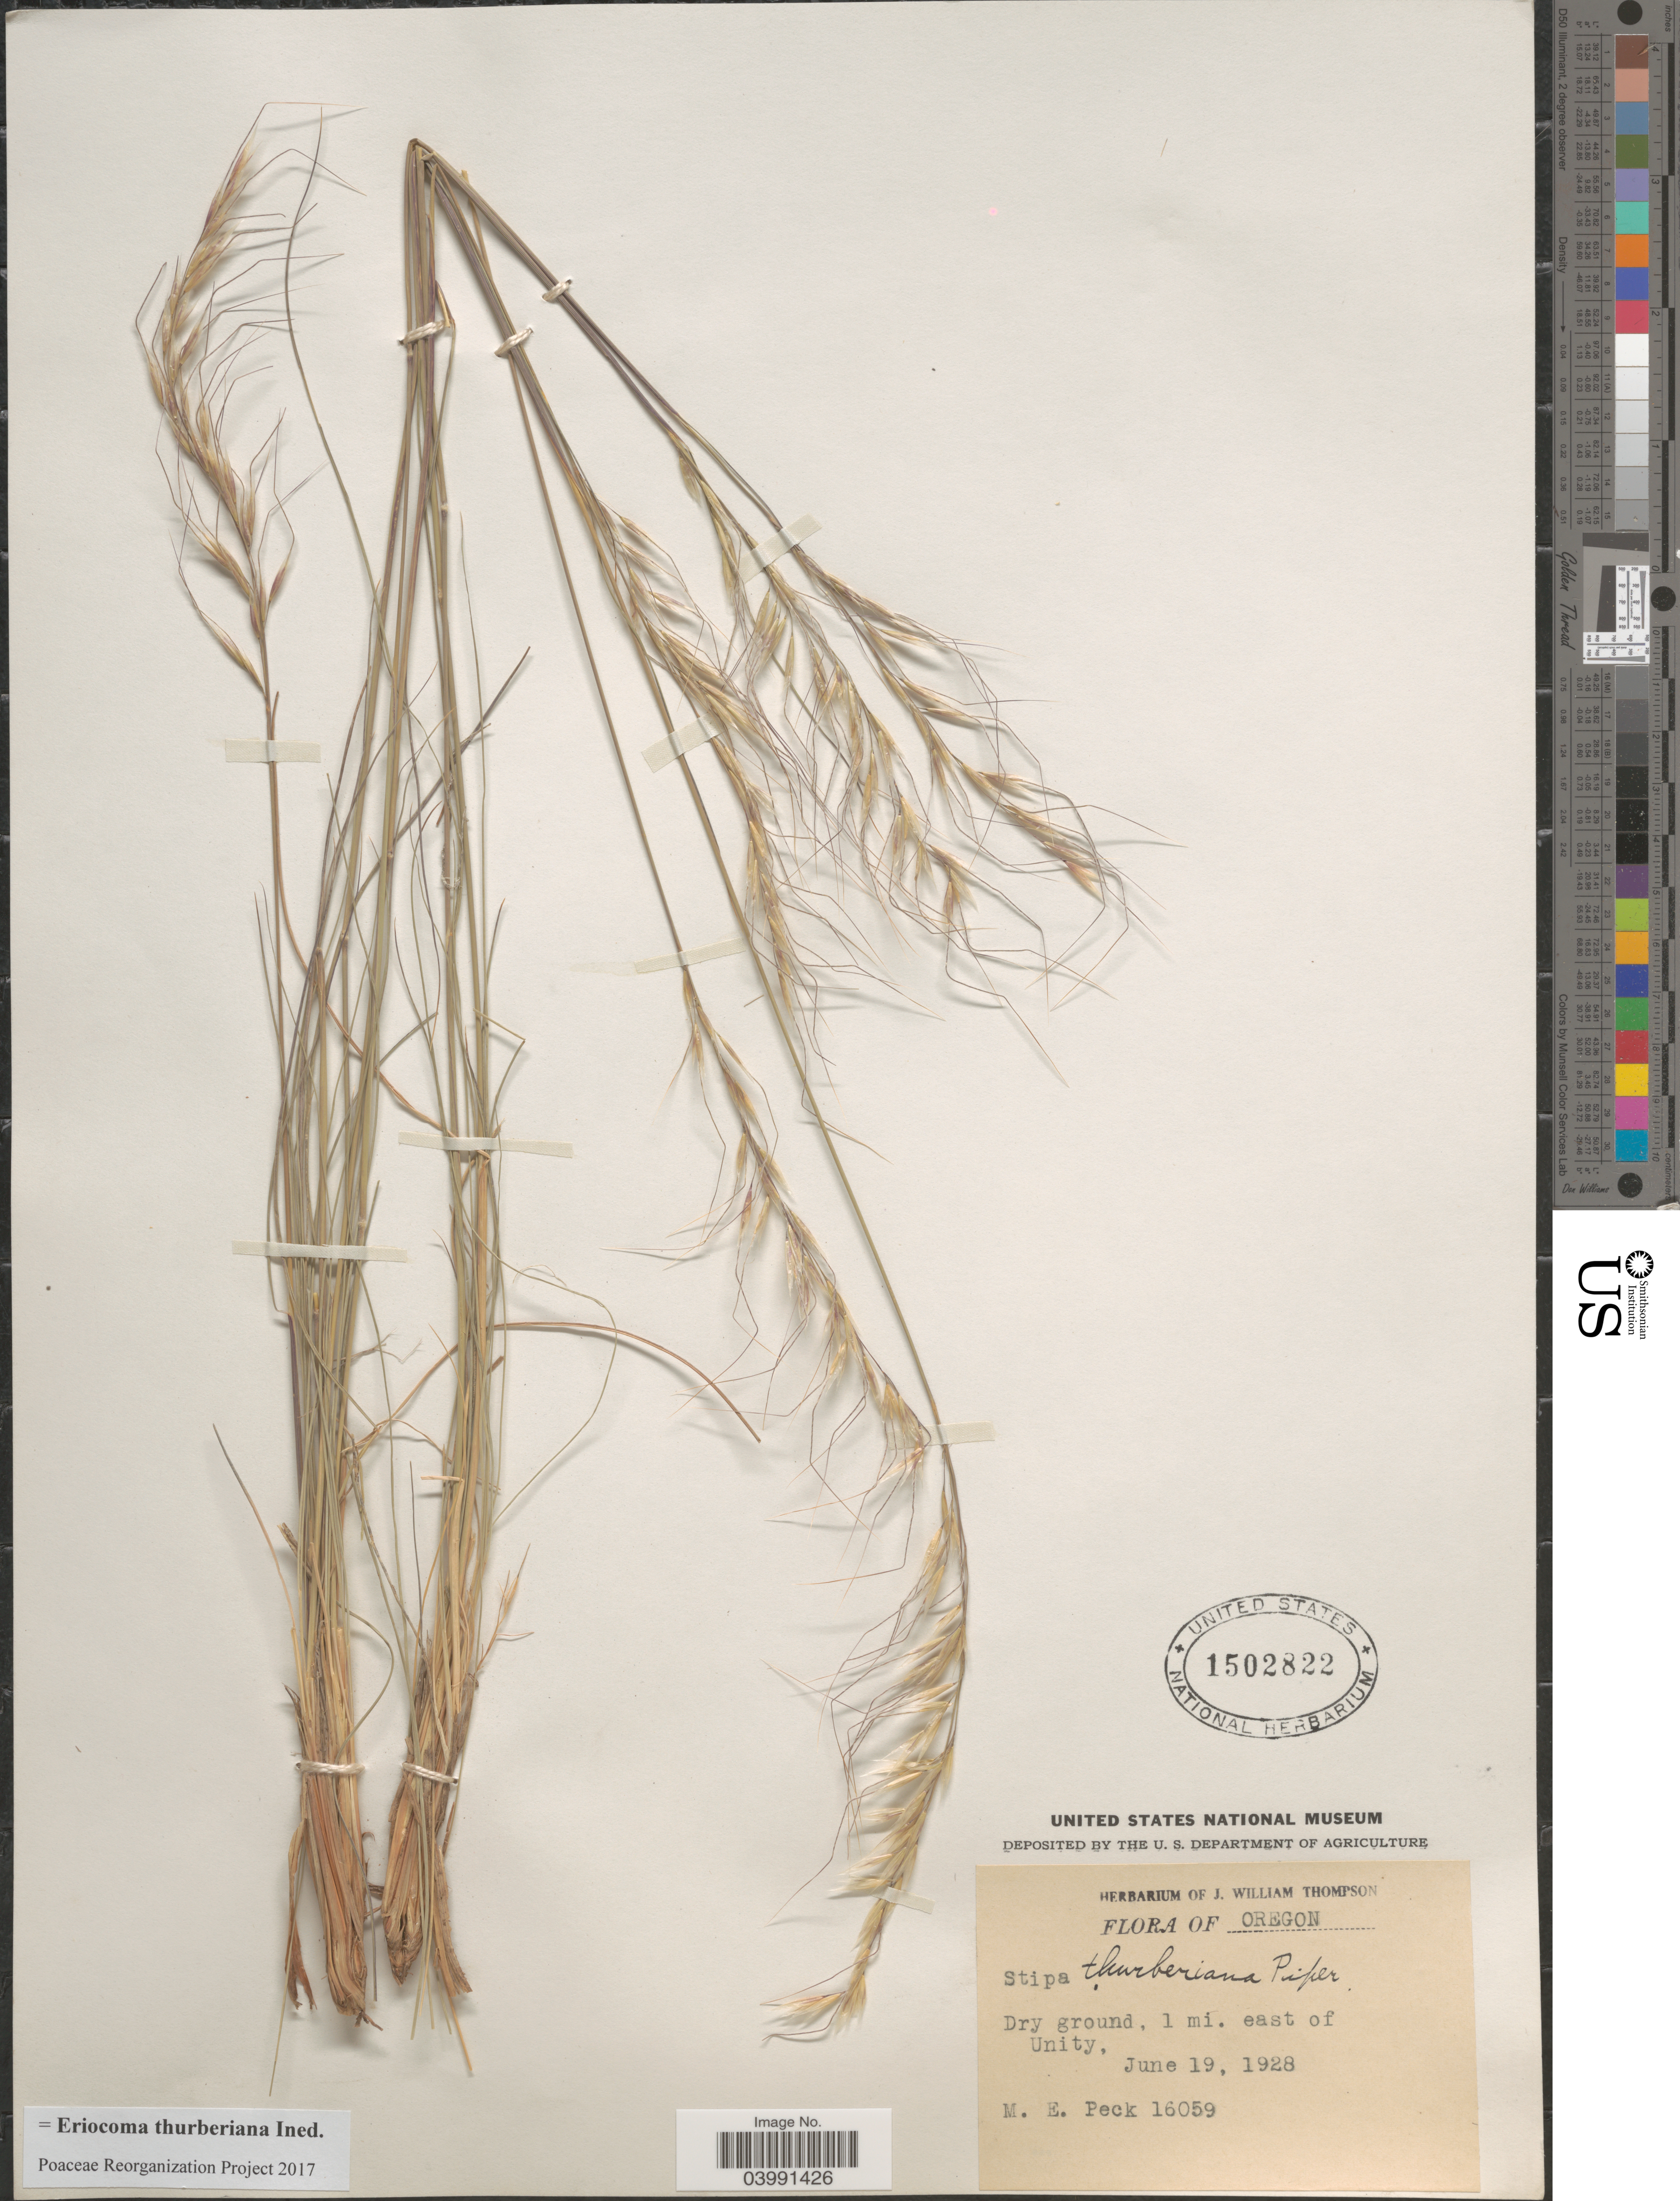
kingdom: Plantae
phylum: Tracheophyta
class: Liliopsida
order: Poales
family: Poaceae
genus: Eriocoma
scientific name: Eriocoma thurberiana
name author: (Piper) Romasch.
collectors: M. E. Peck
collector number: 16059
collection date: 1928-06-19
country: United States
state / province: Oregon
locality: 1 mi. east of Unity.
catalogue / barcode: US 1502822